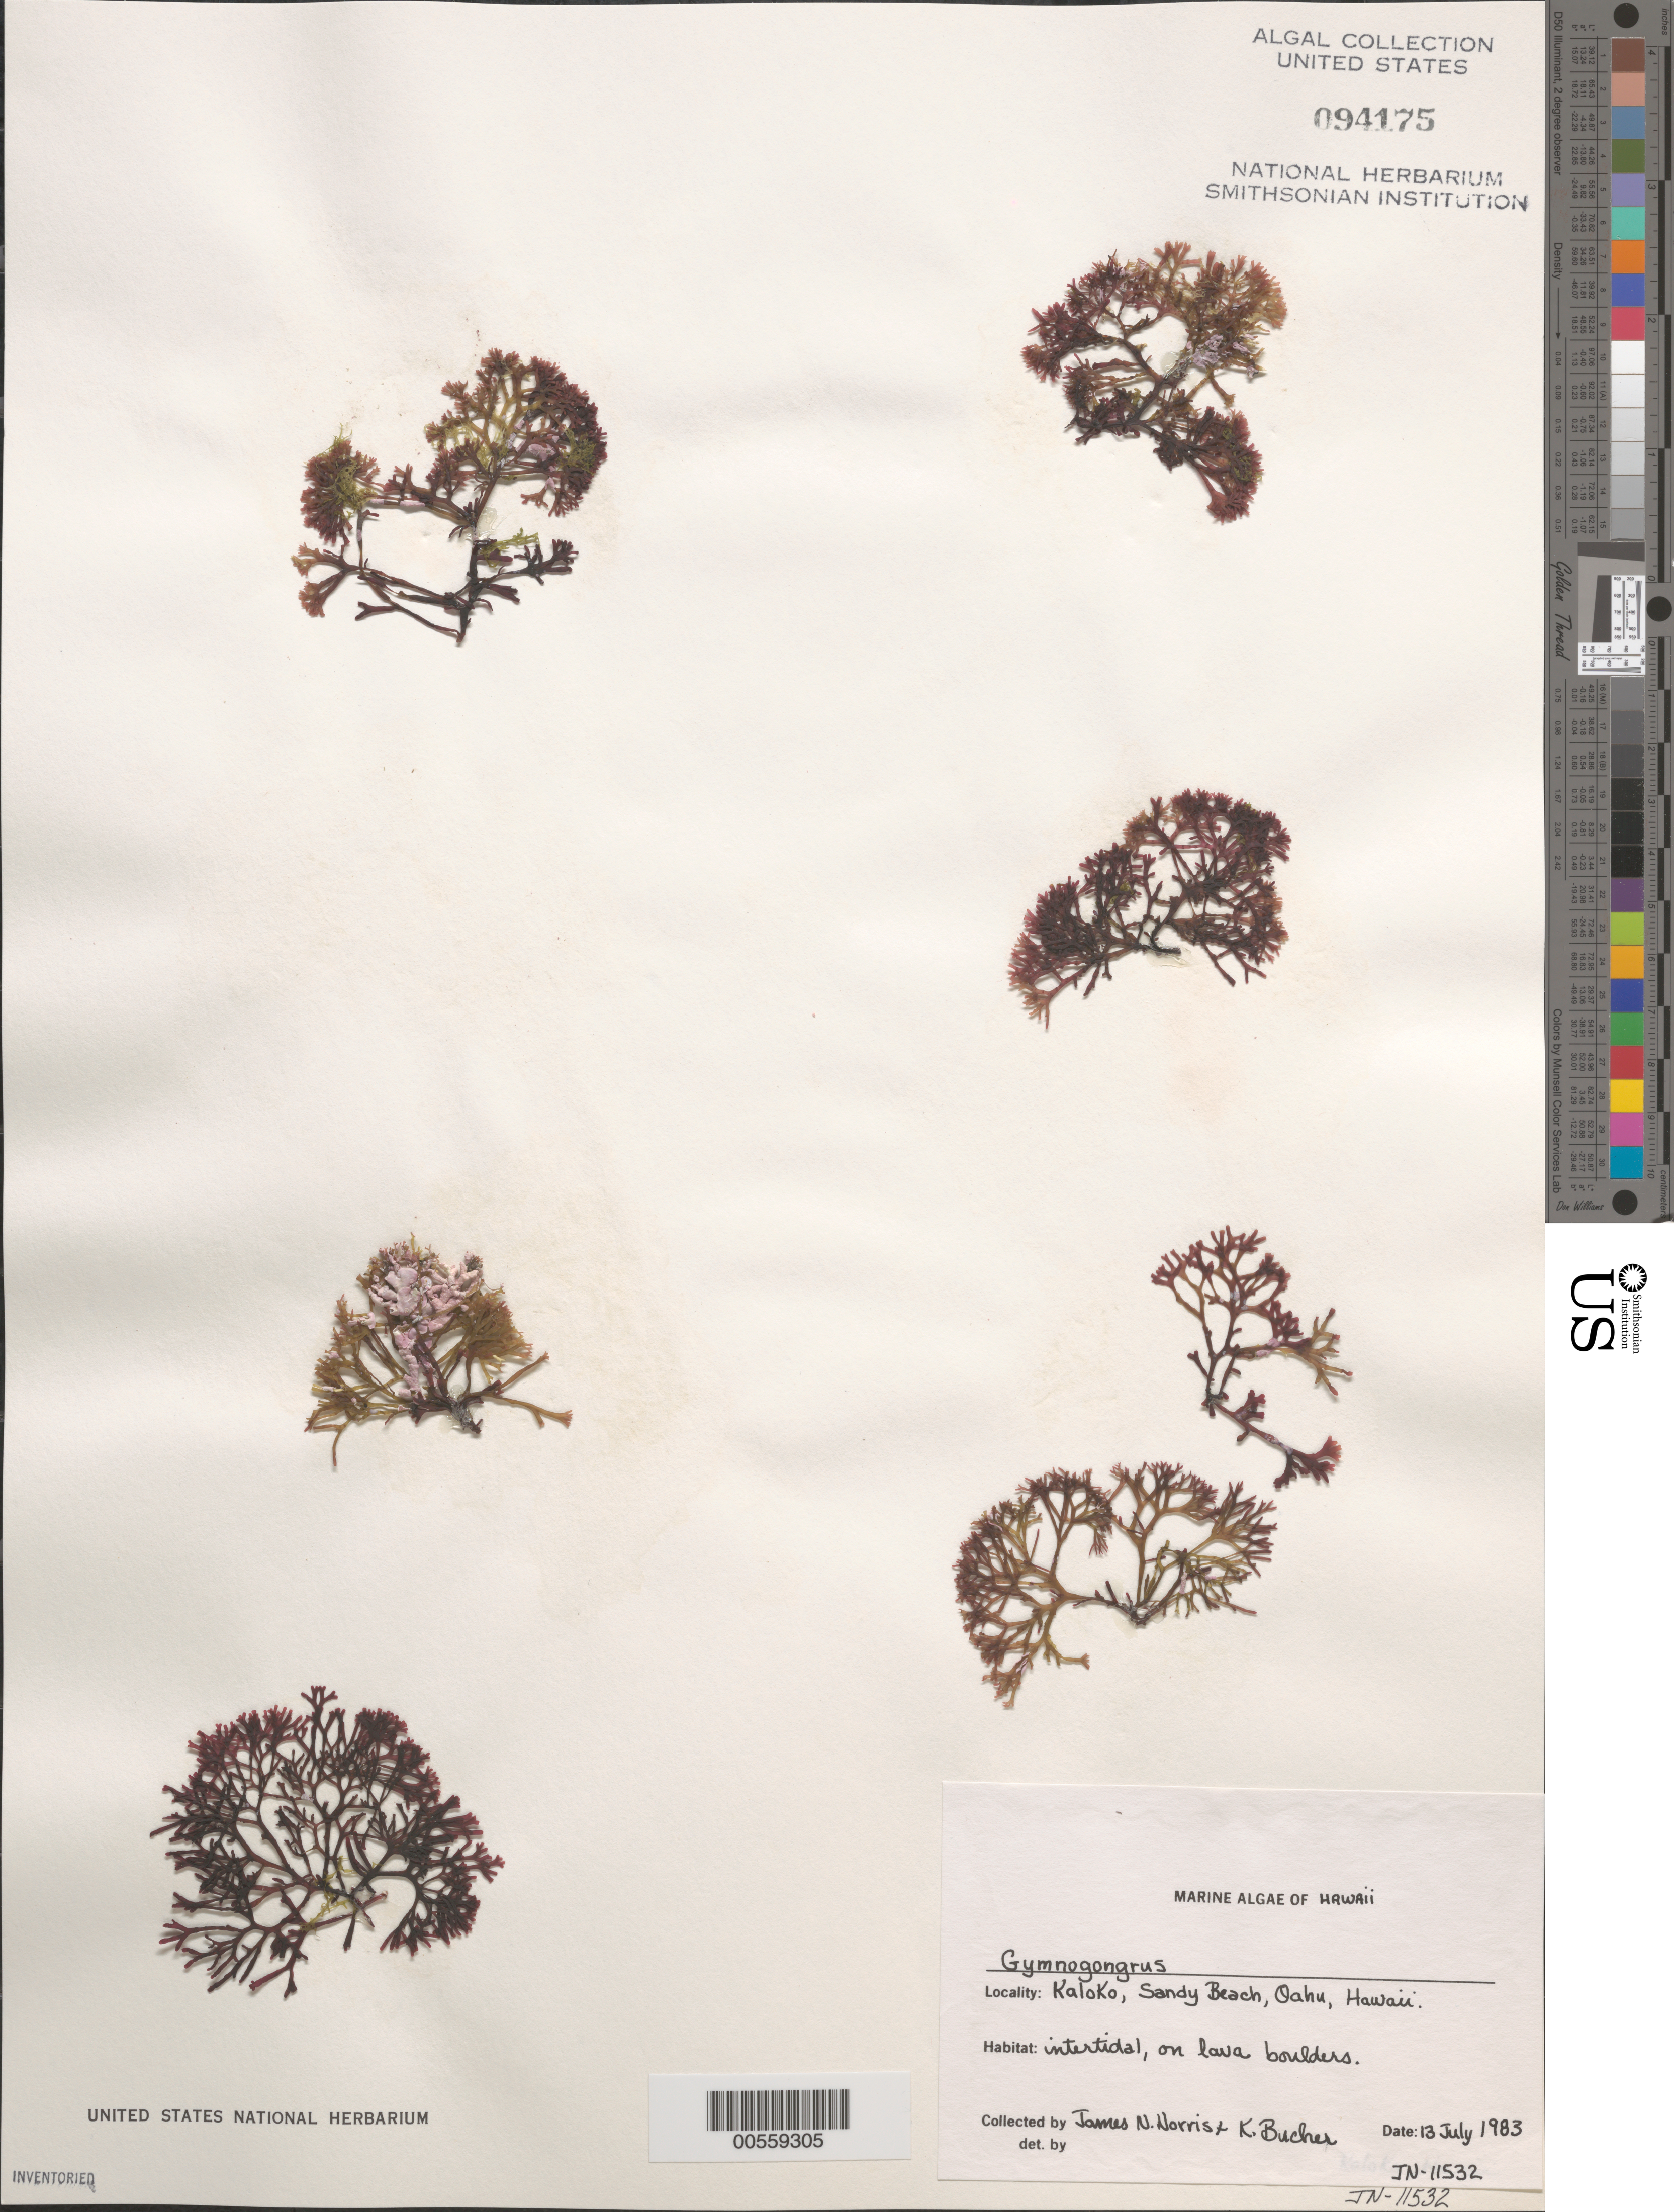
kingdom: Plantae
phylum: Rhodophyta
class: Florideophyceae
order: Gigartinales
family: Phyllophoraceae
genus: Gymnogongrus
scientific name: Gymnogongrus sp.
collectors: J. N. Norris & K. E. Bucher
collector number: JN-11532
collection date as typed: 13 Jul 1983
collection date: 1983-07-13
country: United States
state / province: Hawaii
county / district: Honolulu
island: Oahu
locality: Kaloko, Sandy Beach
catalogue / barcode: US 94175